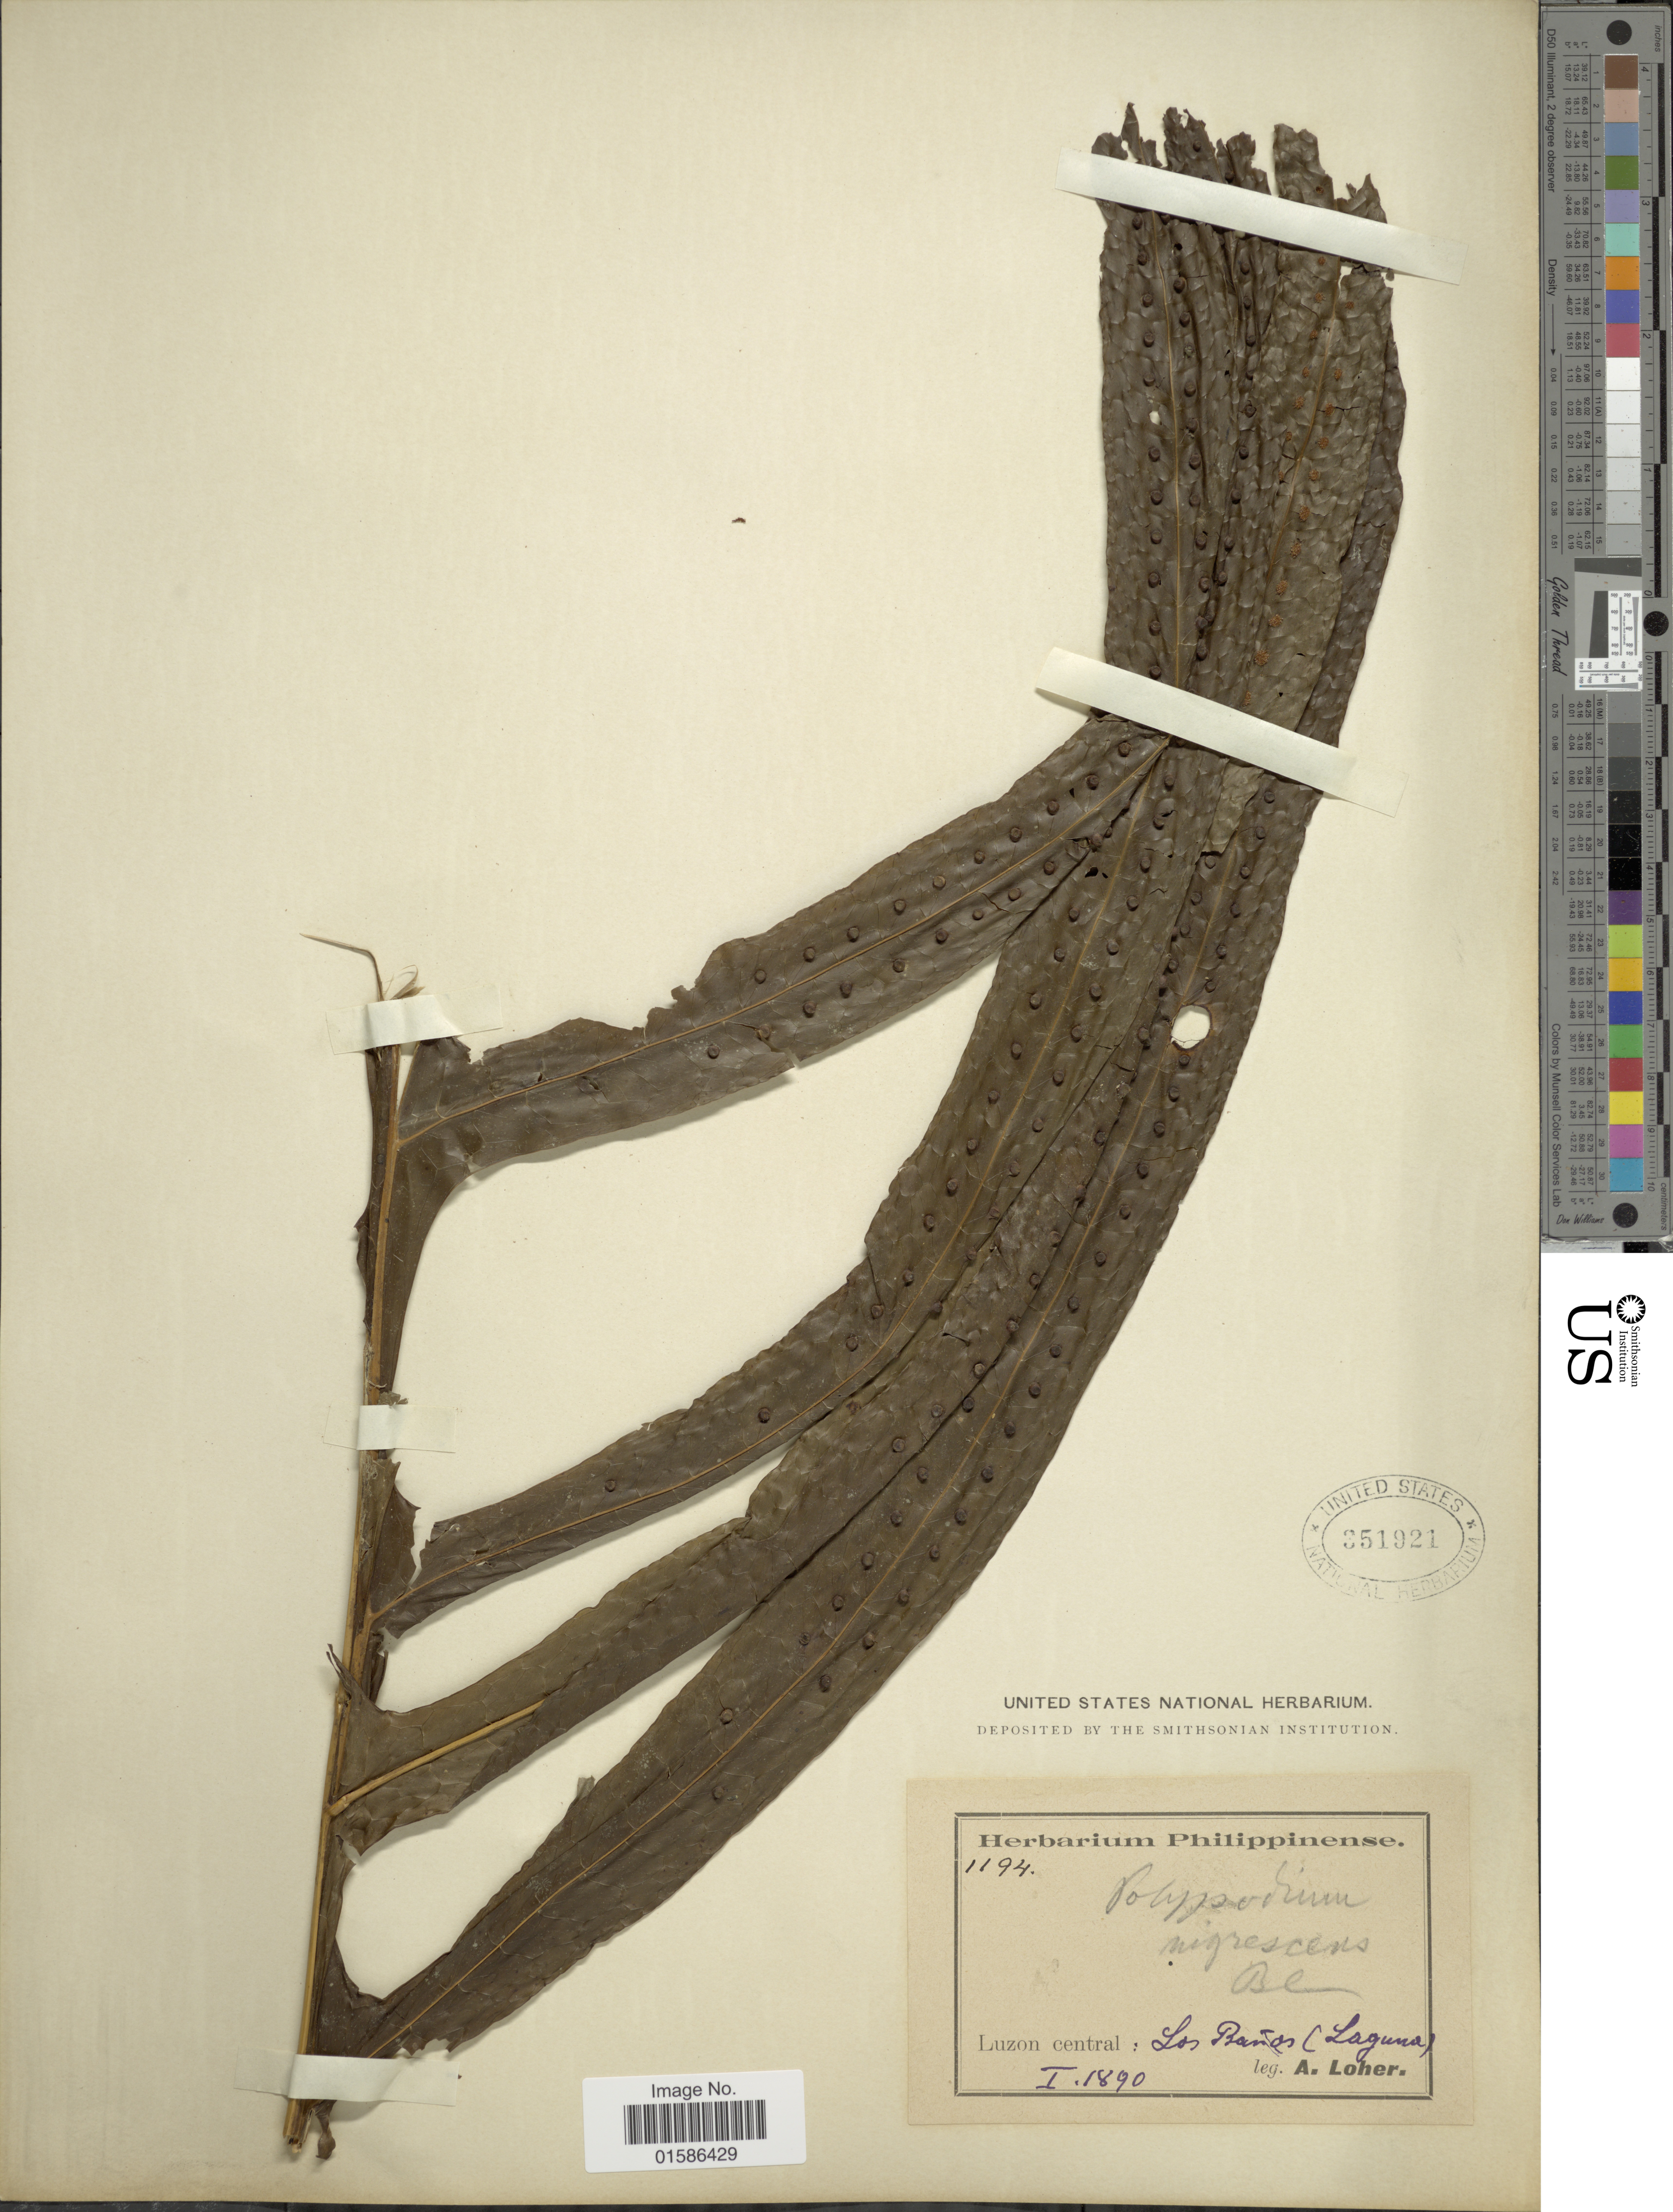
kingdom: Plantae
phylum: Tracheophyta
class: Polypodiopsida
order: Polypodiales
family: Polypodiaceae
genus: Microsorum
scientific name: Microsorum membranifolium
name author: (R. Br.) Ching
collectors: A. Loher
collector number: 1194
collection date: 1890-01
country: Philippines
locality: Luzon central: Los Baños (Laguna)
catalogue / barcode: US 351921